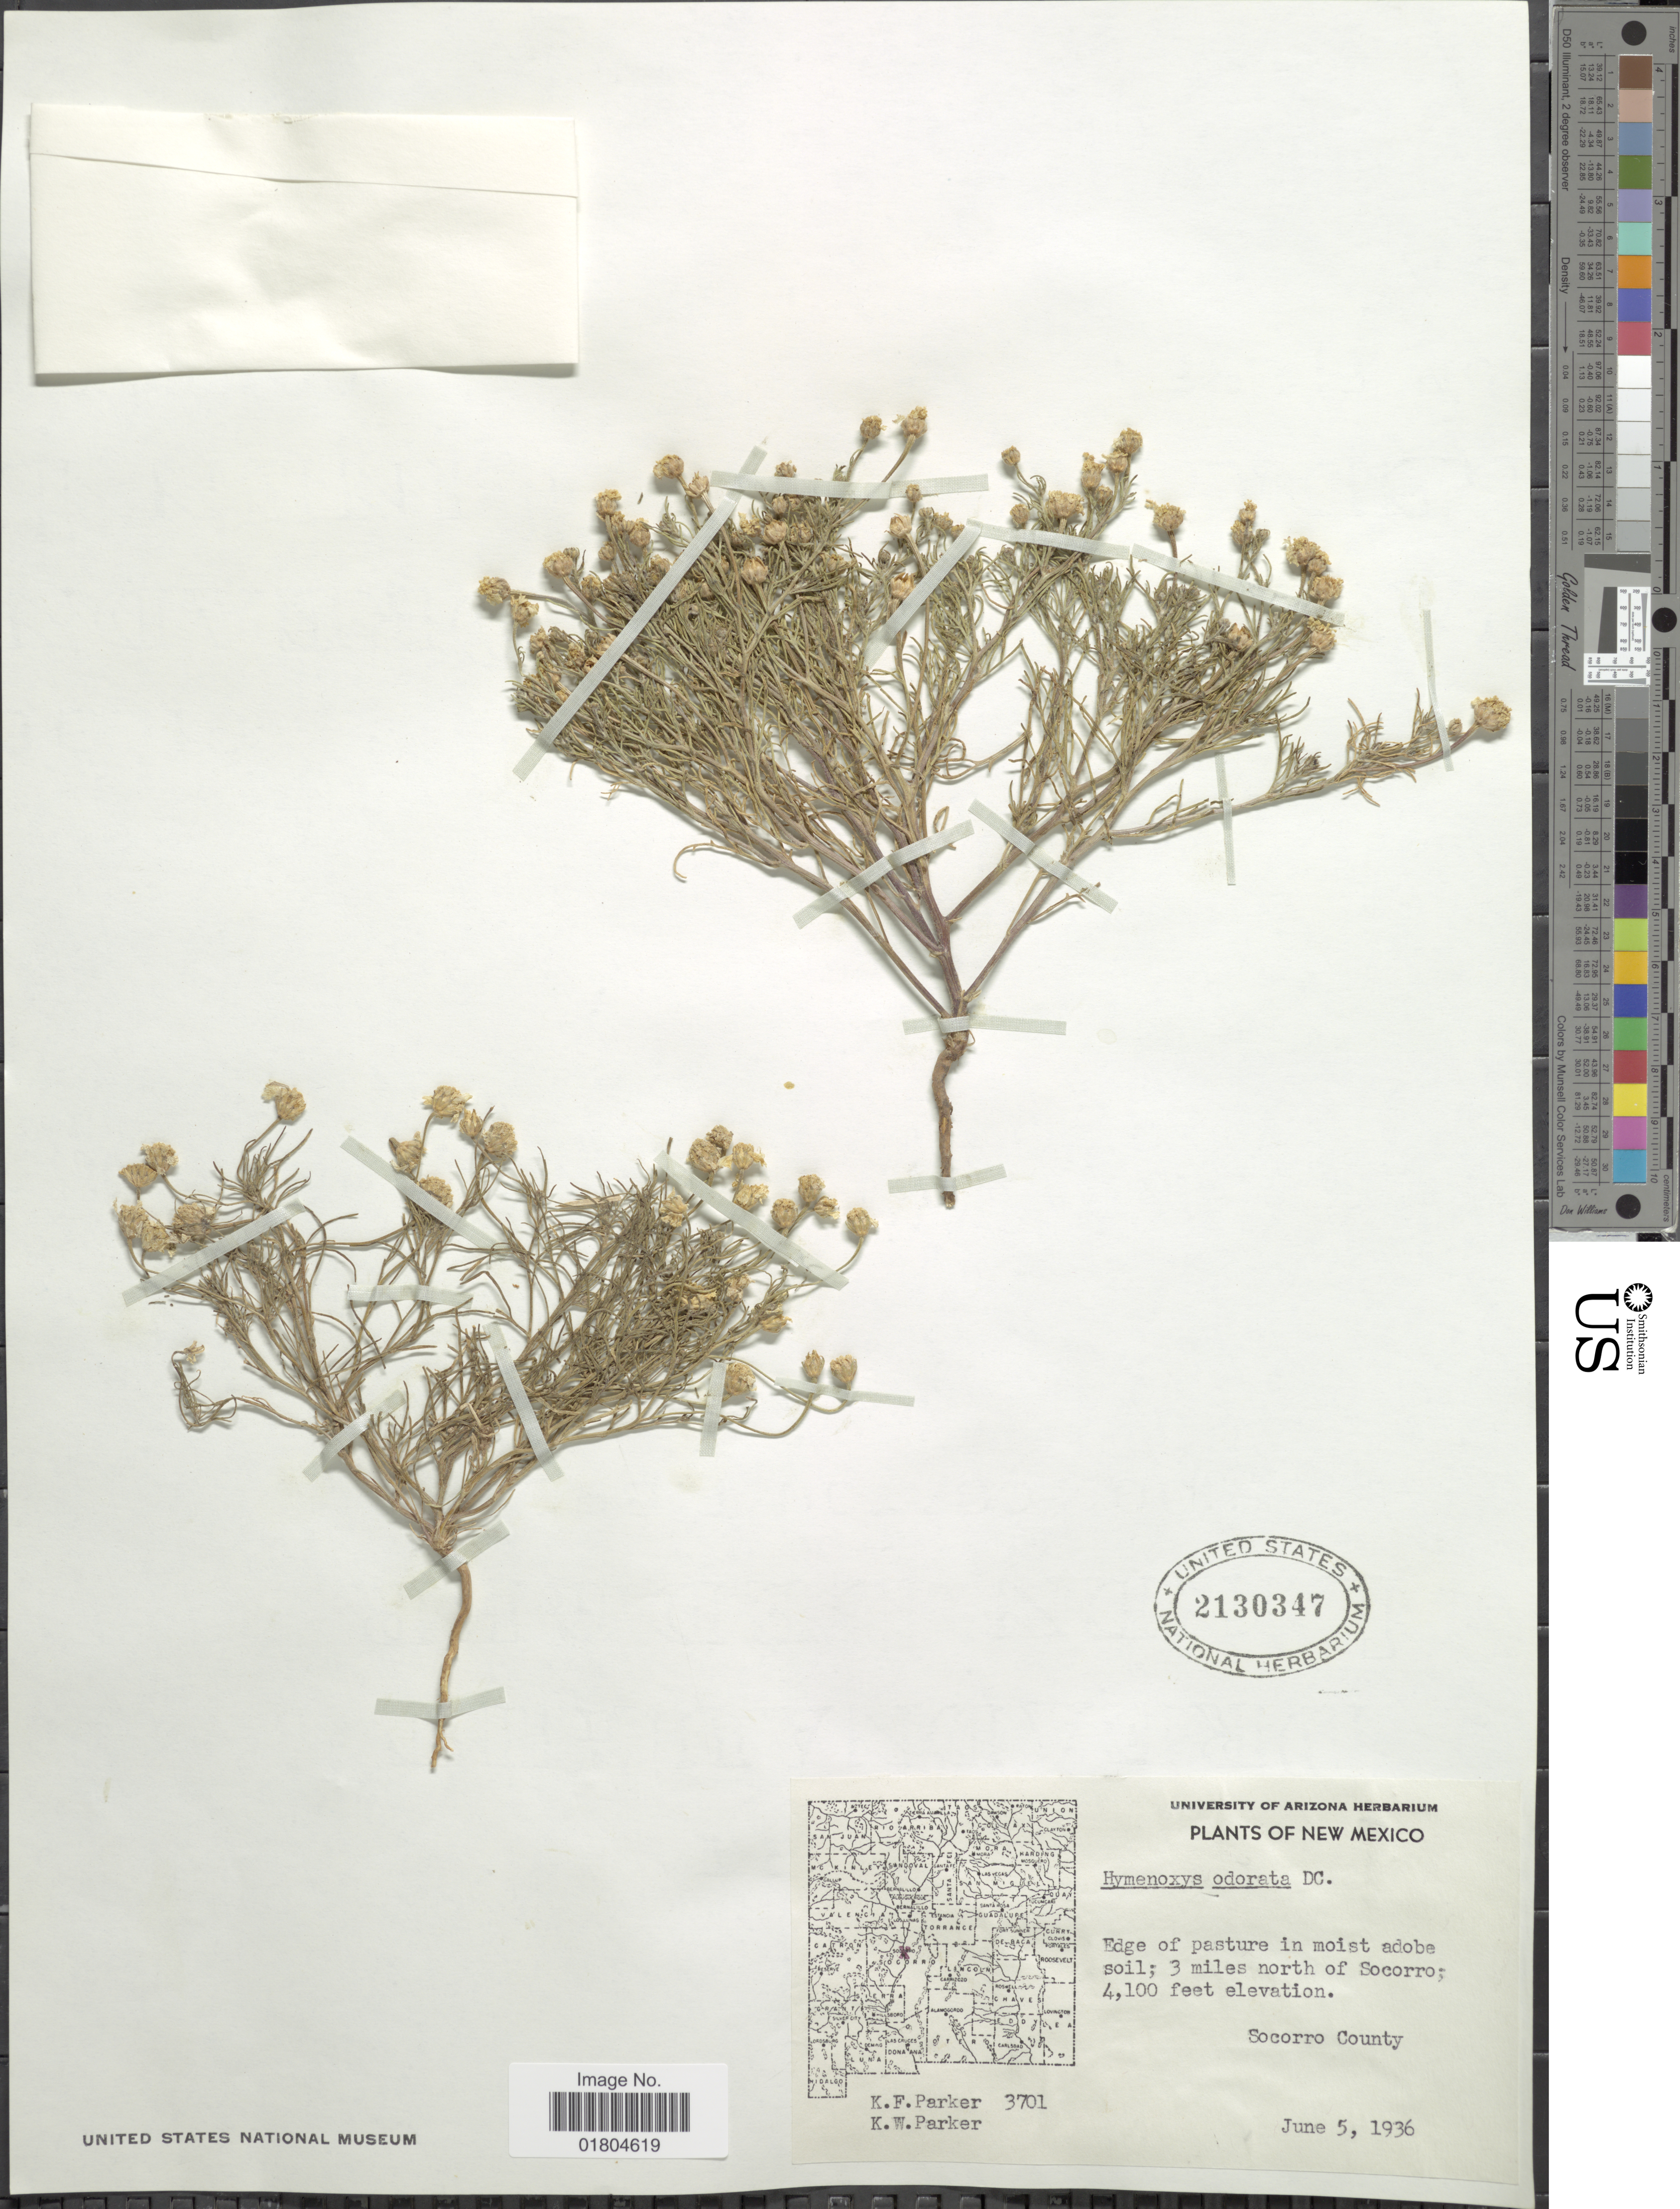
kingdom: Plantae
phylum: Tracheophyta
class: Magnoliopsida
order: Asterales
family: Asteraceae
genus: Hymenoxys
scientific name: Hymenoxys odorata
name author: DC.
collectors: K. F. Parker & K. Parker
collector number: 3701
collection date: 1936-06-05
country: United States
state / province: New Mexico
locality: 3 miles north of Socorro. Socorro County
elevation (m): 1250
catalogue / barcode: US 2130347